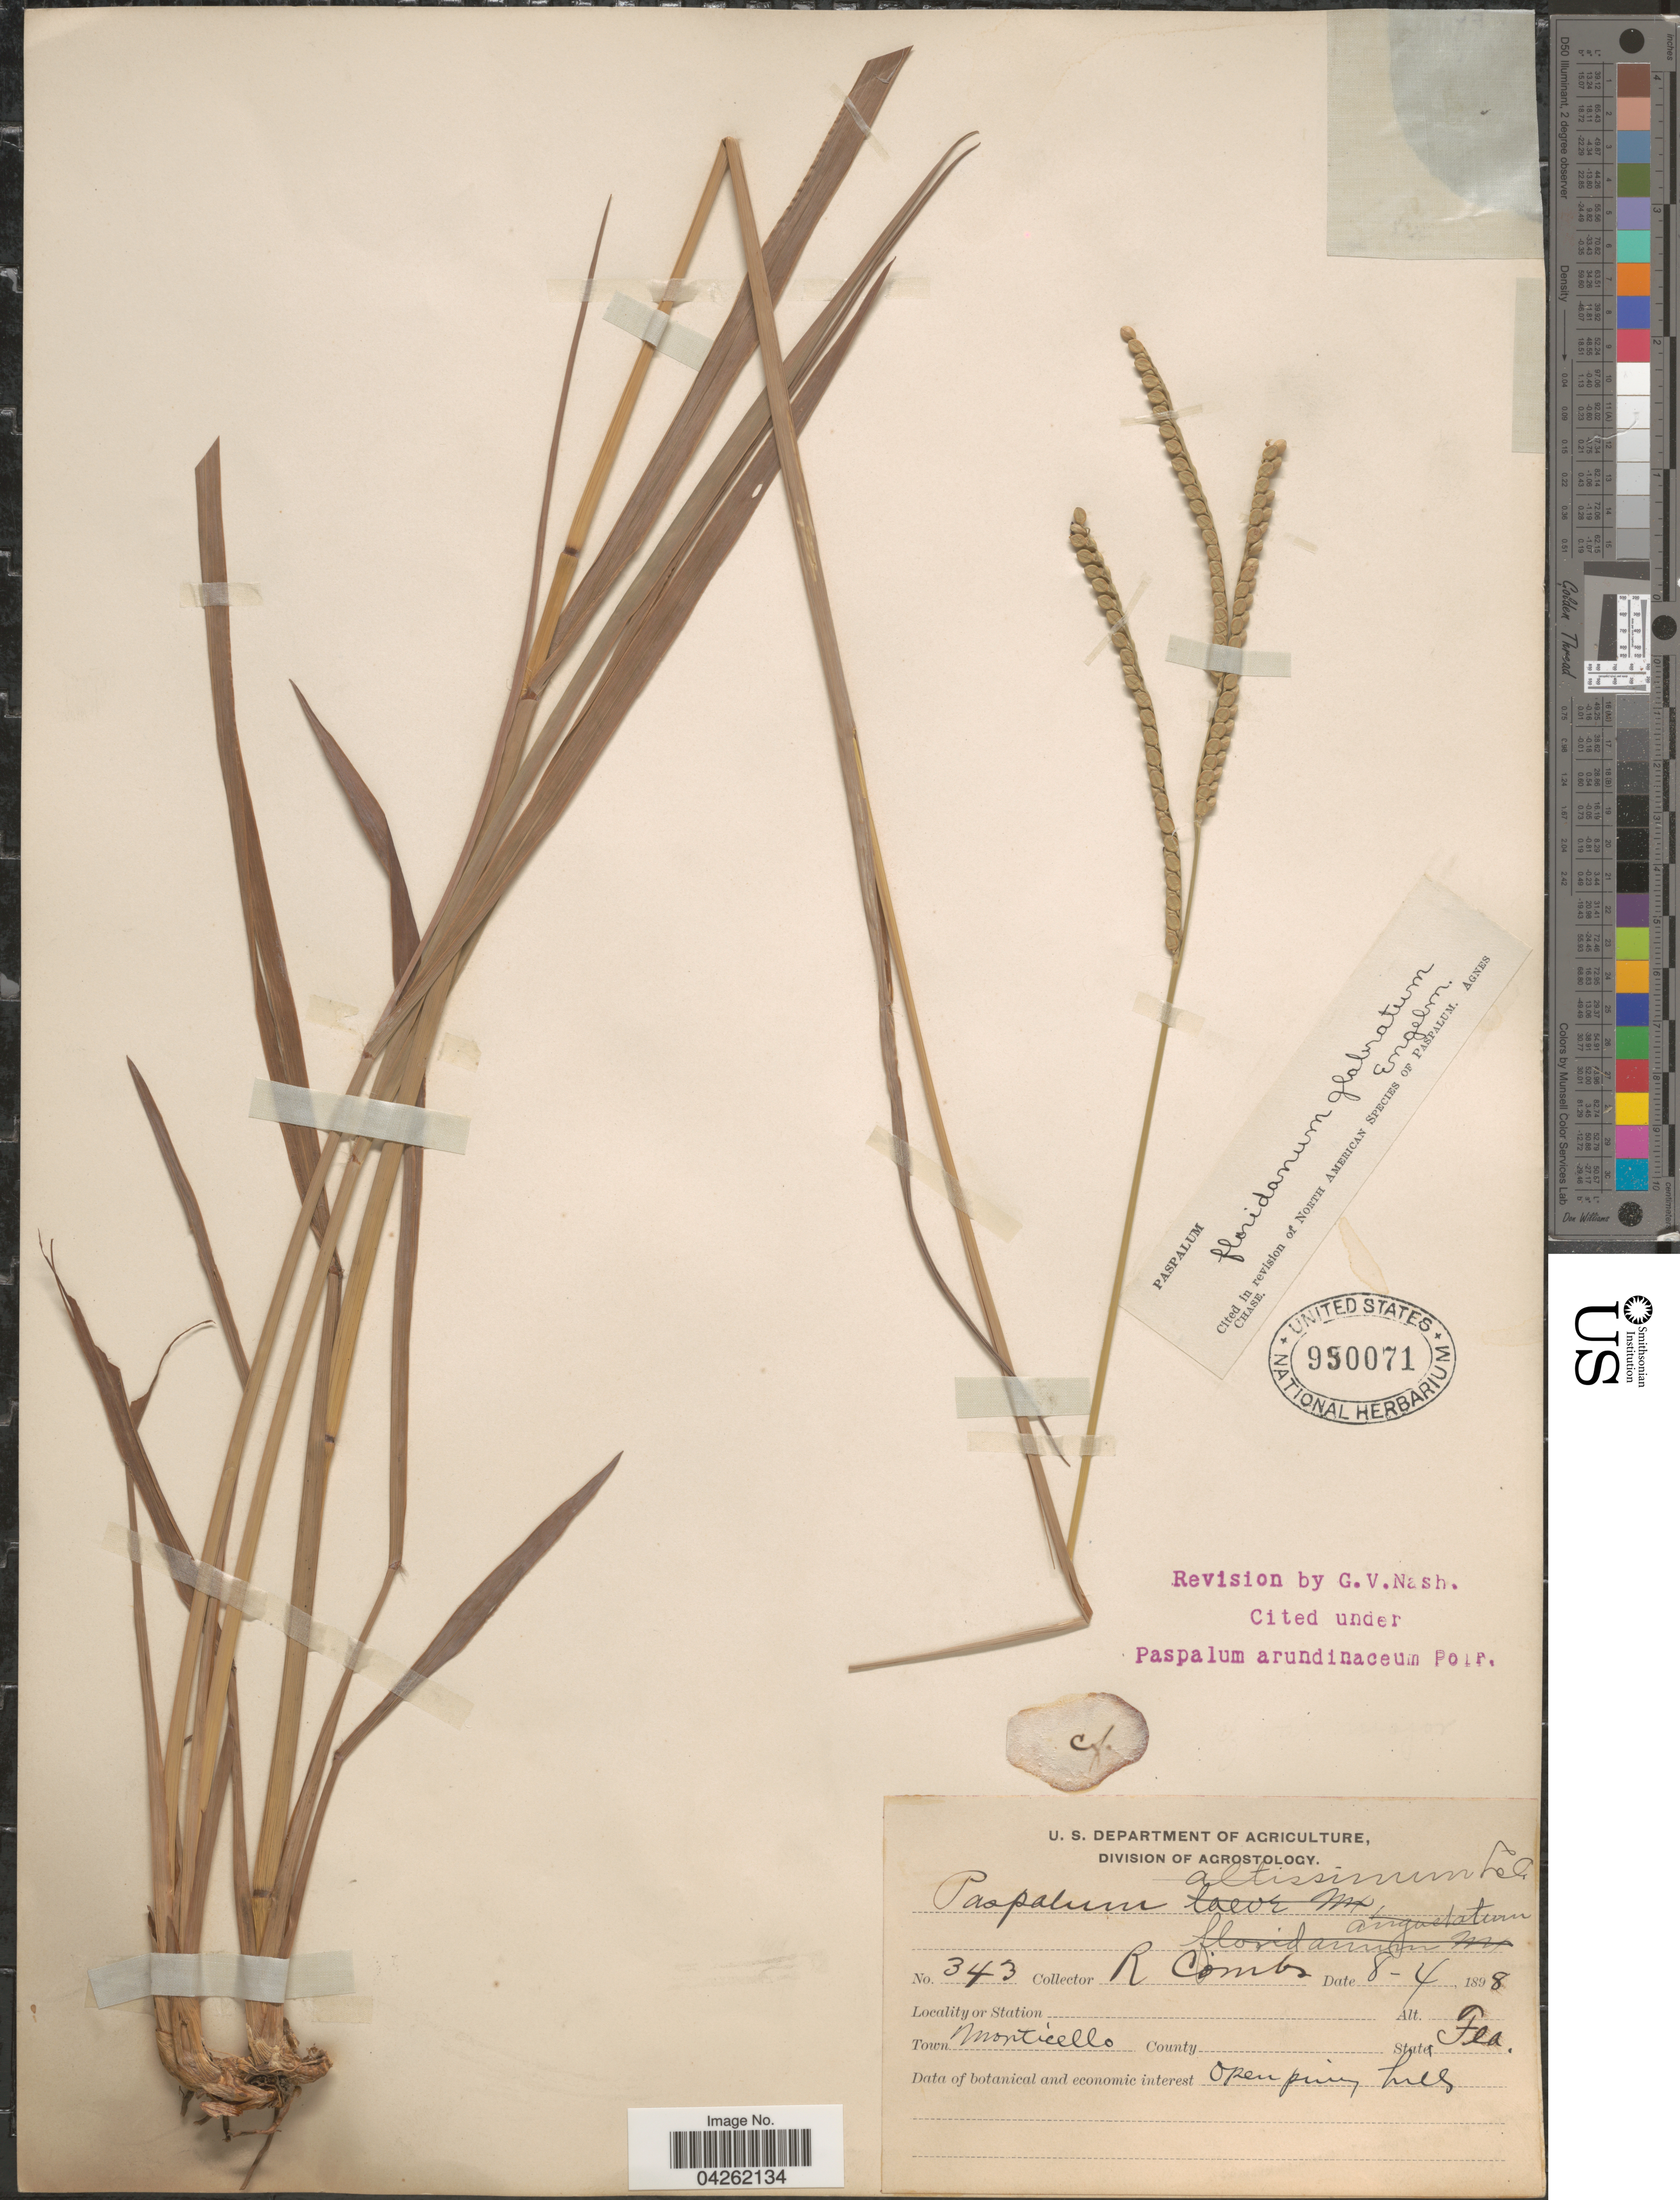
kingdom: Plantae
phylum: Tracheophyta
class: Liliopsida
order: Poales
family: Poaceae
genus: Paspalum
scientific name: Paspalum floridanum var. glabratum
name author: Engelm. ex Vasey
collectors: R. Combs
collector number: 343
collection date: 1898-08-04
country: United States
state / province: Florida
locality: Town Monticello.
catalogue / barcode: US 950071